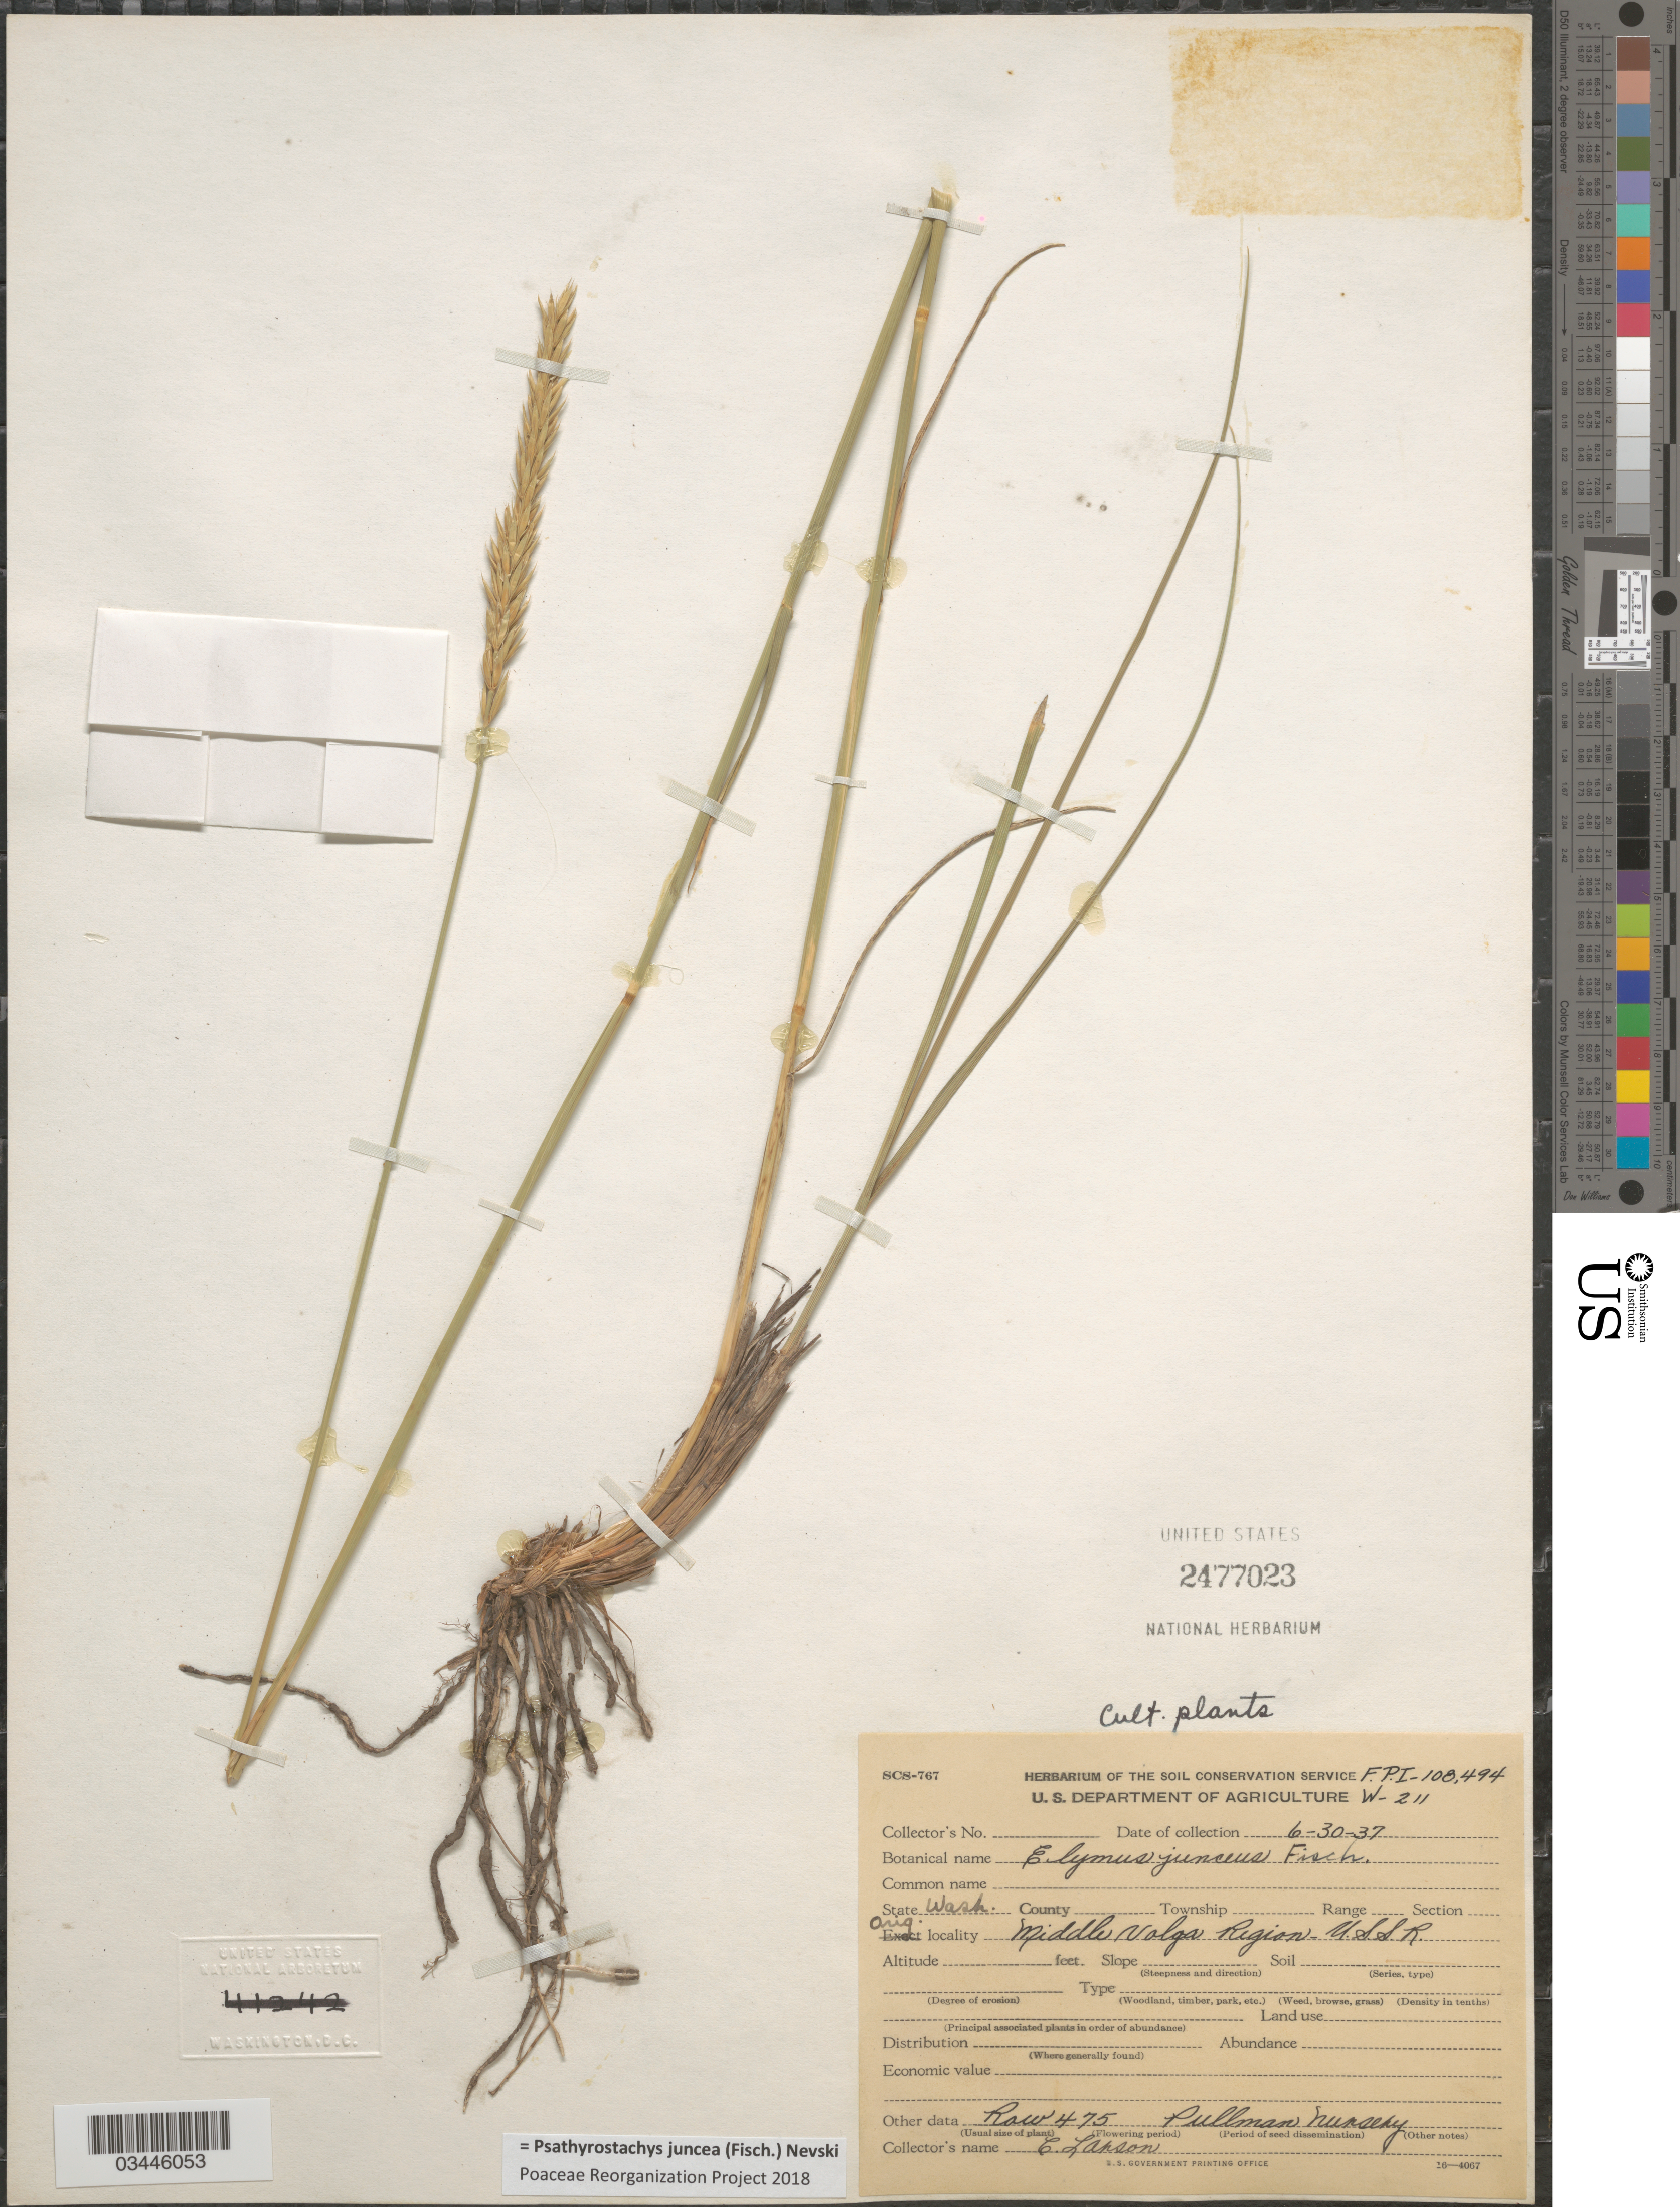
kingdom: Plantae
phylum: Tracheophyta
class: Liliopsida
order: Poales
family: Poaceae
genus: Psathyrostachys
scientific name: Psathyrostachys juncea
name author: (Fisch.) Nevki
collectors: C. Larson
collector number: FPI-108494/W-211?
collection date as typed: Transcribed d/m/y: 30/6/37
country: United States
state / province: Washington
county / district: Whitman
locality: Row 475 Pullman Nursery.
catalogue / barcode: US 2477023